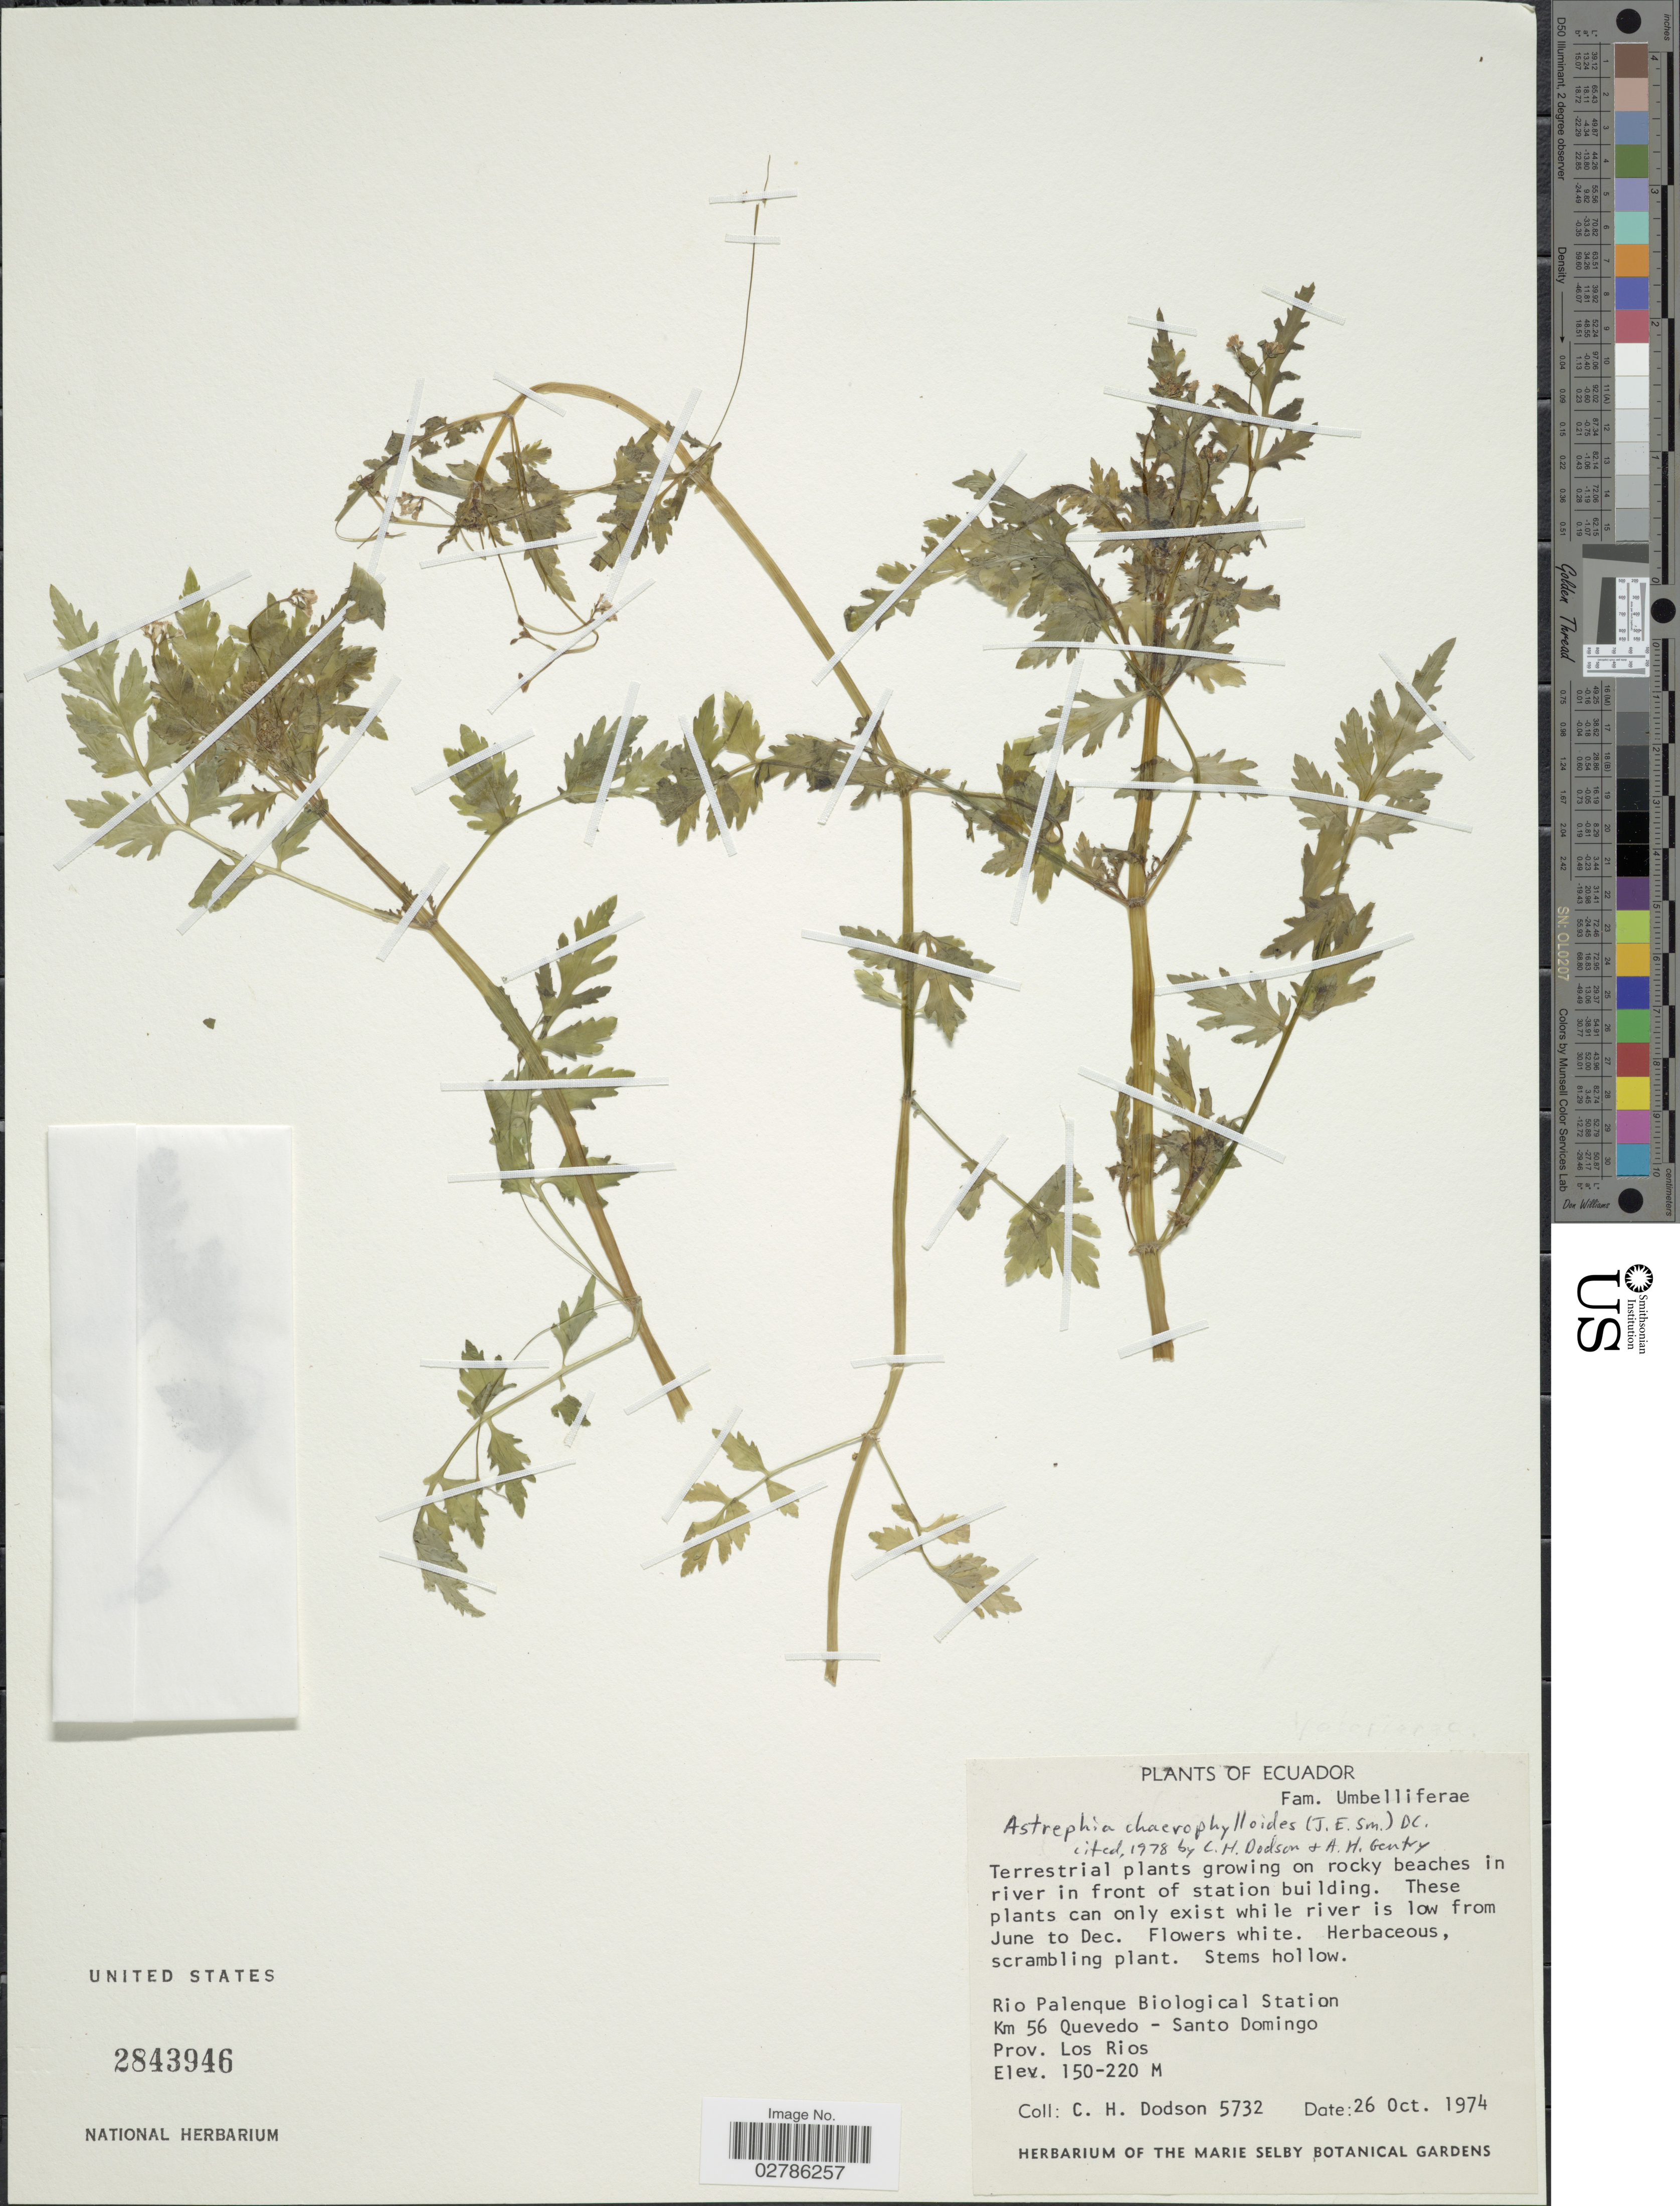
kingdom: Plantae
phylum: Tracheophyta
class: Magnoliopsida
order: Dipsacales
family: Caprifoliaceae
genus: Astrephia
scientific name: Astrephia chaerophylloides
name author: (Sm.) DC.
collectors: C. H. Dodson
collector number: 5732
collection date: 1974-10-26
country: Ecuador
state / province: Los Ríos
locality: Rio Palenque Biological Station km 56 Quevedo - Santo Domingo.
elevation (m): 150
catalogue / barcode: US 2843946